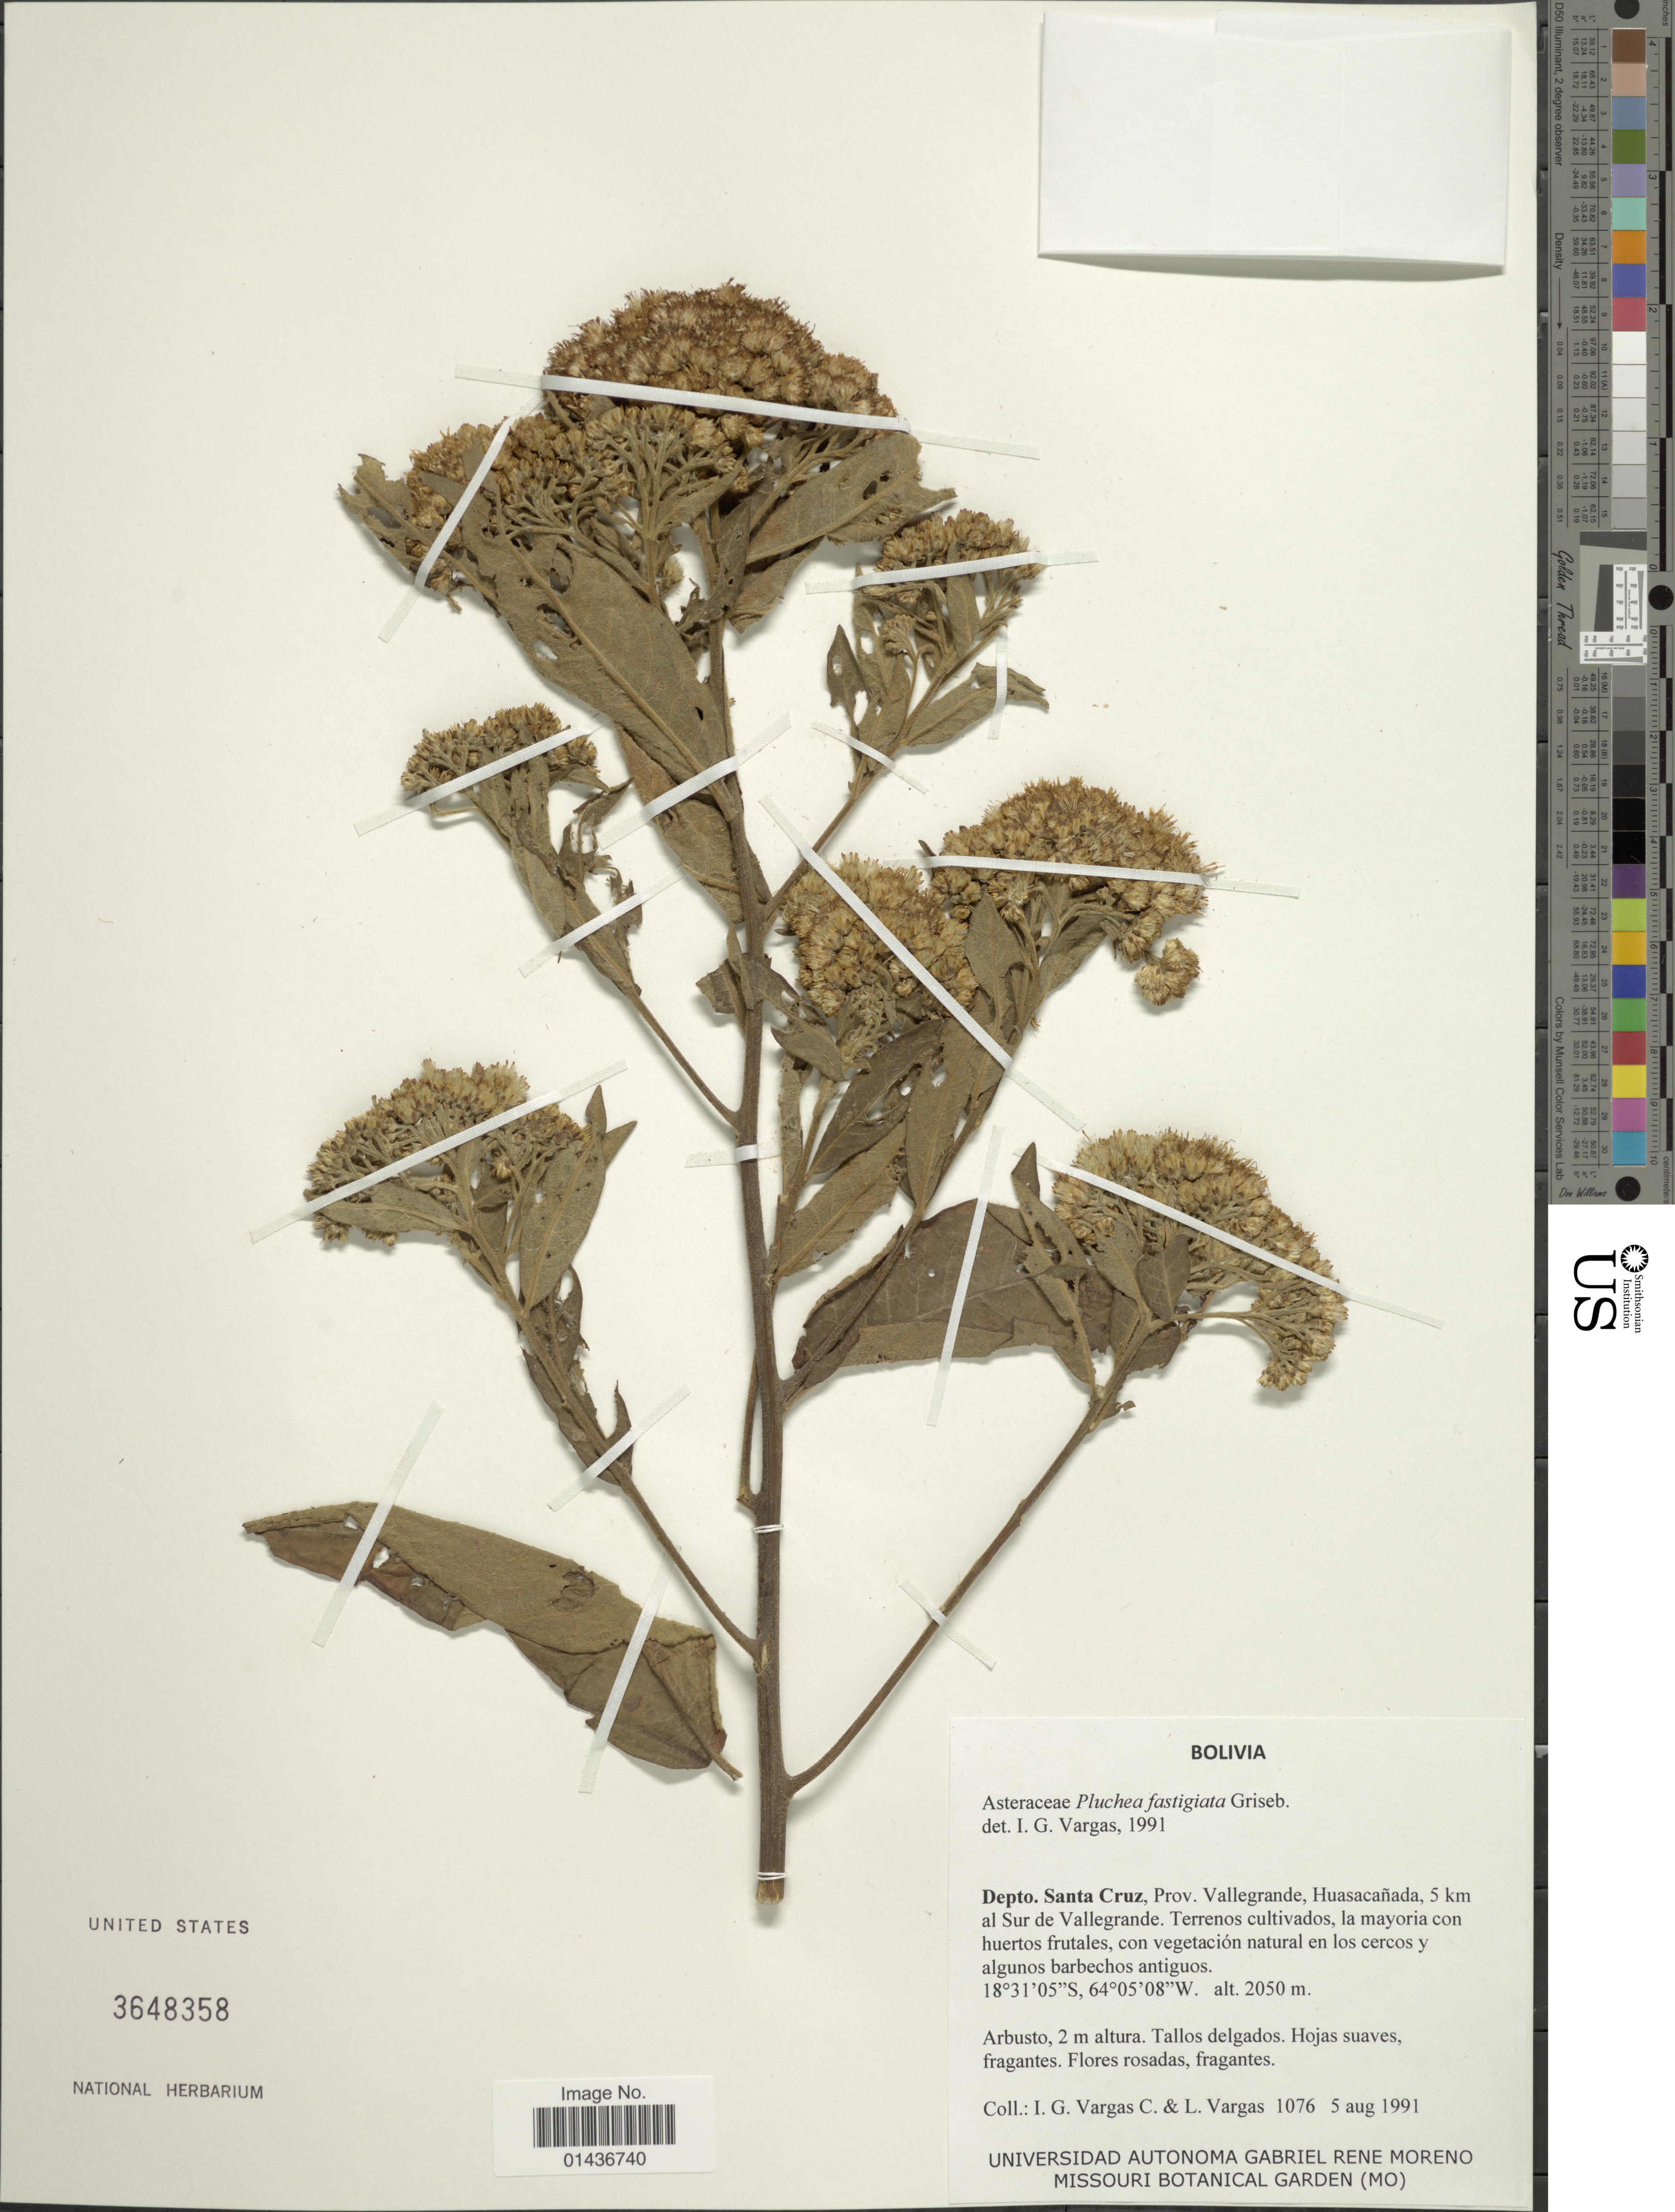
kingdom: Plantae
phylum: Tracheophyta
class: Magnoliopsida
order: Asterales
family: Asteraceae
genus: Pluchea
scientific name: Pluchea fastigiata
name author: Griseb.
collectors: I. Vargas C. & L. Vargas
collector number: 1076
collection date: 1991-08-05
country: Bolivia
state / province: Santa Cruz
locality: Depto. Santa Cruz, Prov. Vallegrande, Huasacanada, 5 km al Sur de Vallegrande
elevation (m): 2050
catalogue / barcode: US 3648358